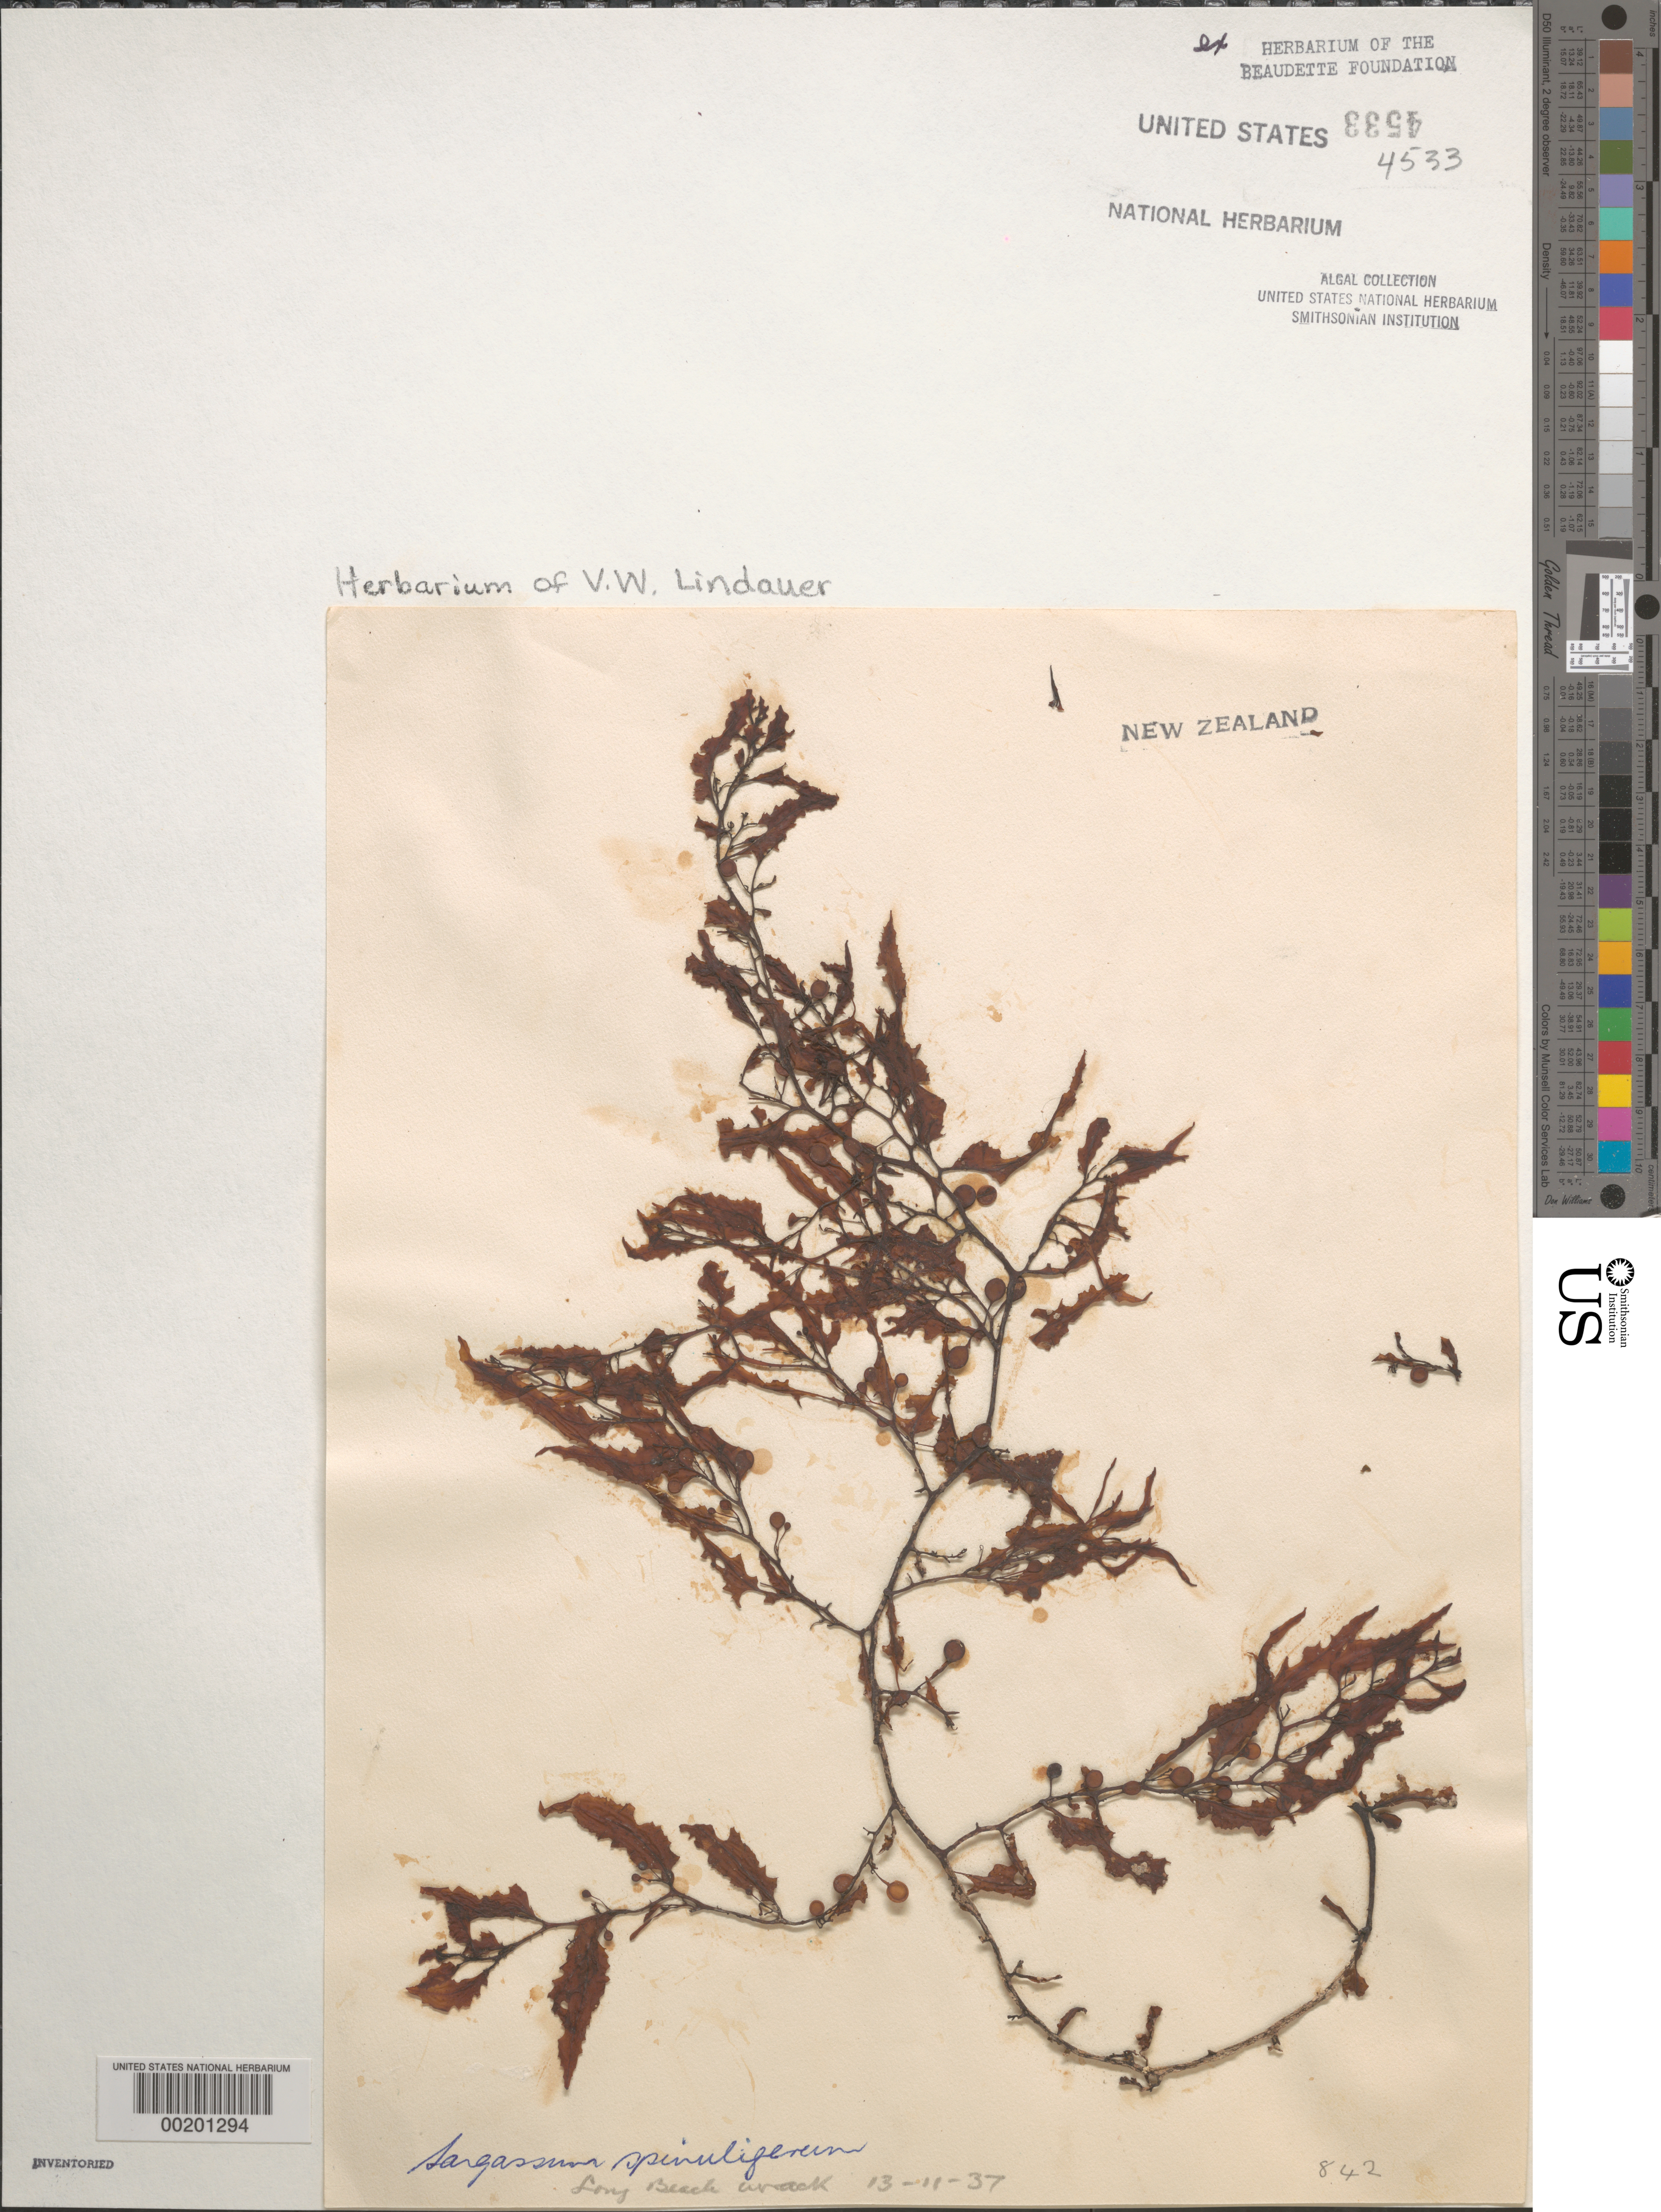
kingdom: Chromista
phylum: Ochrophyta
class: Phaeophyceae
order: Fucales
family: Sargassaceae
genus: Sargassum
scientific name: Sargassum spinuligerum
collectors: V. Lindauer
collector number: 842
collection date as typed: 13 Nov 1937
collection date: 1937-11-13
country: New Zealand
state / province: Northland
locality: Long beach, bay of islands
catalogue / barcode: US 4533